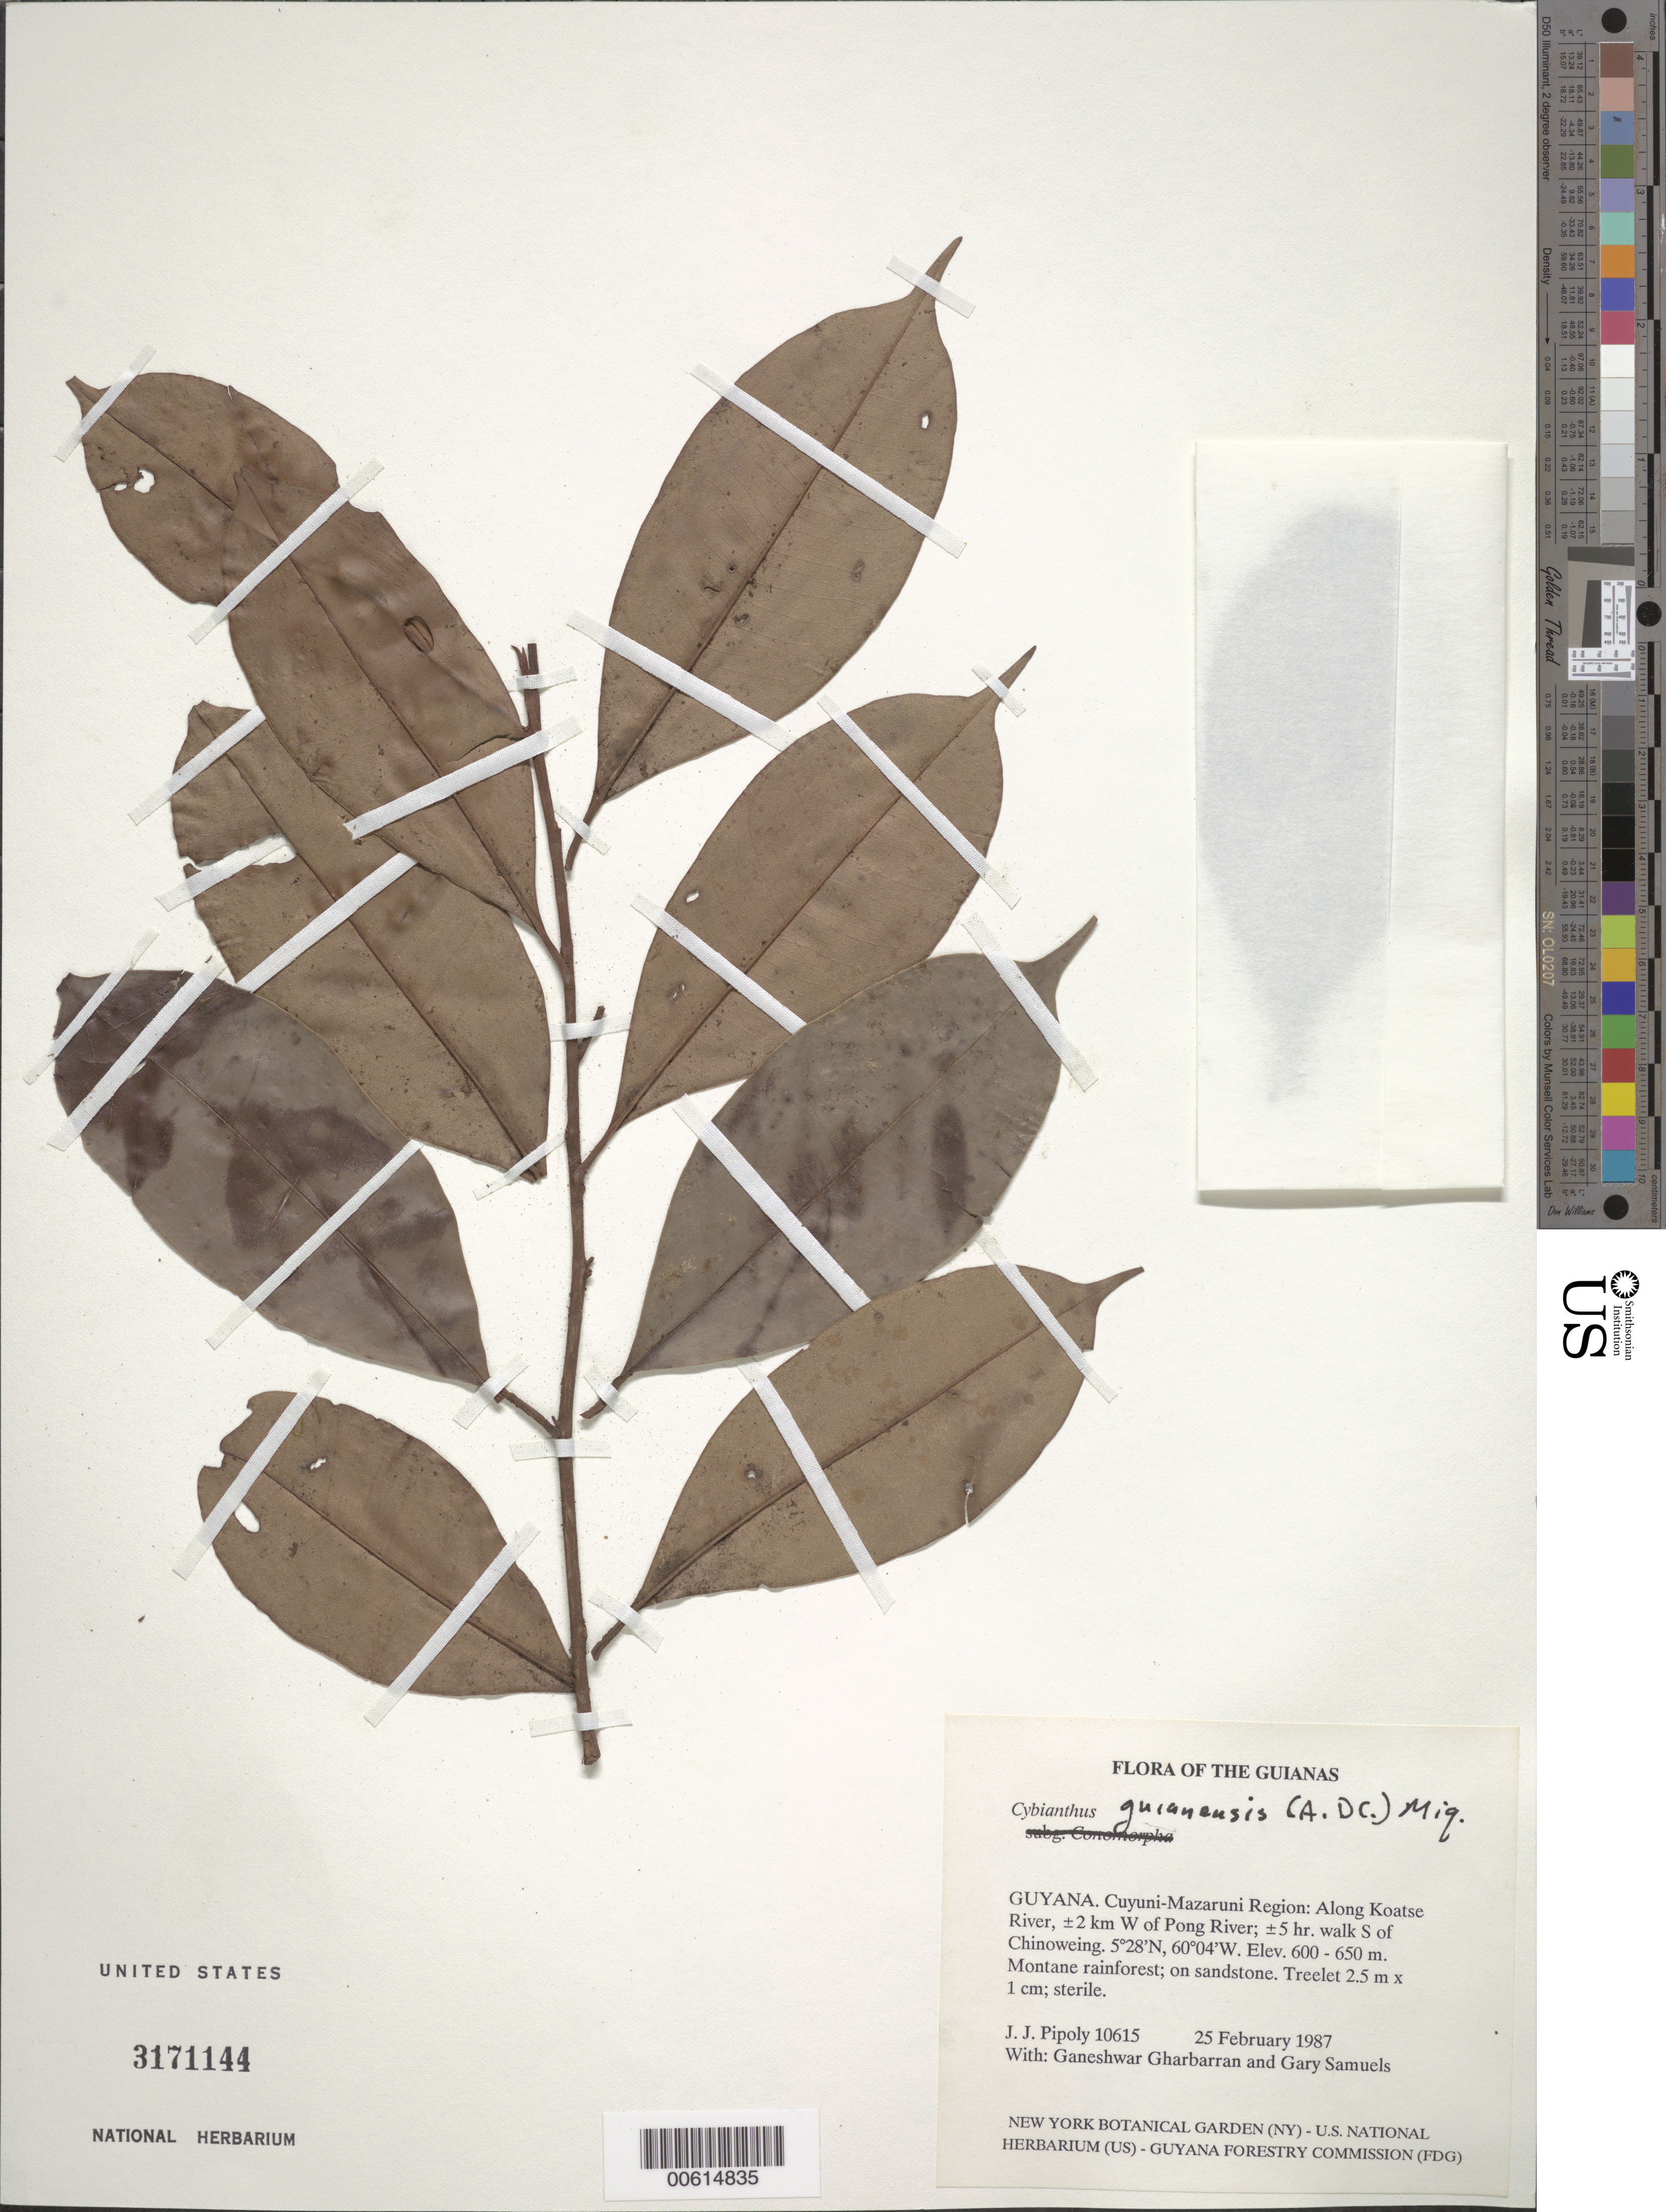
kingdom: Plantae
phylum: Tracheophyta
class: Magnoliopsida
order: Ericales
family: Primulaceae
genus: Cybianthus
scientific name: Cybianthus guyanensis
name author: (A. DC.) Miq.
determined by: Pipoly, J. J., III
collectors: J. J. Pipoly, G. Gharbarran & G. Samuels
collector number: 10615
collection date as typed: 25 February 1987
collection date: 1987-02-25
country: Guyana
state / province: Cuyuni-Mazaruni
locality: Along Koatse River, ±2 km W of Pong River; ±5 hr. walk S of Chinoweing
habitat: Montane rainforest; on sandstone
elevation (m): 600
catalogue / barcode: US 3171144